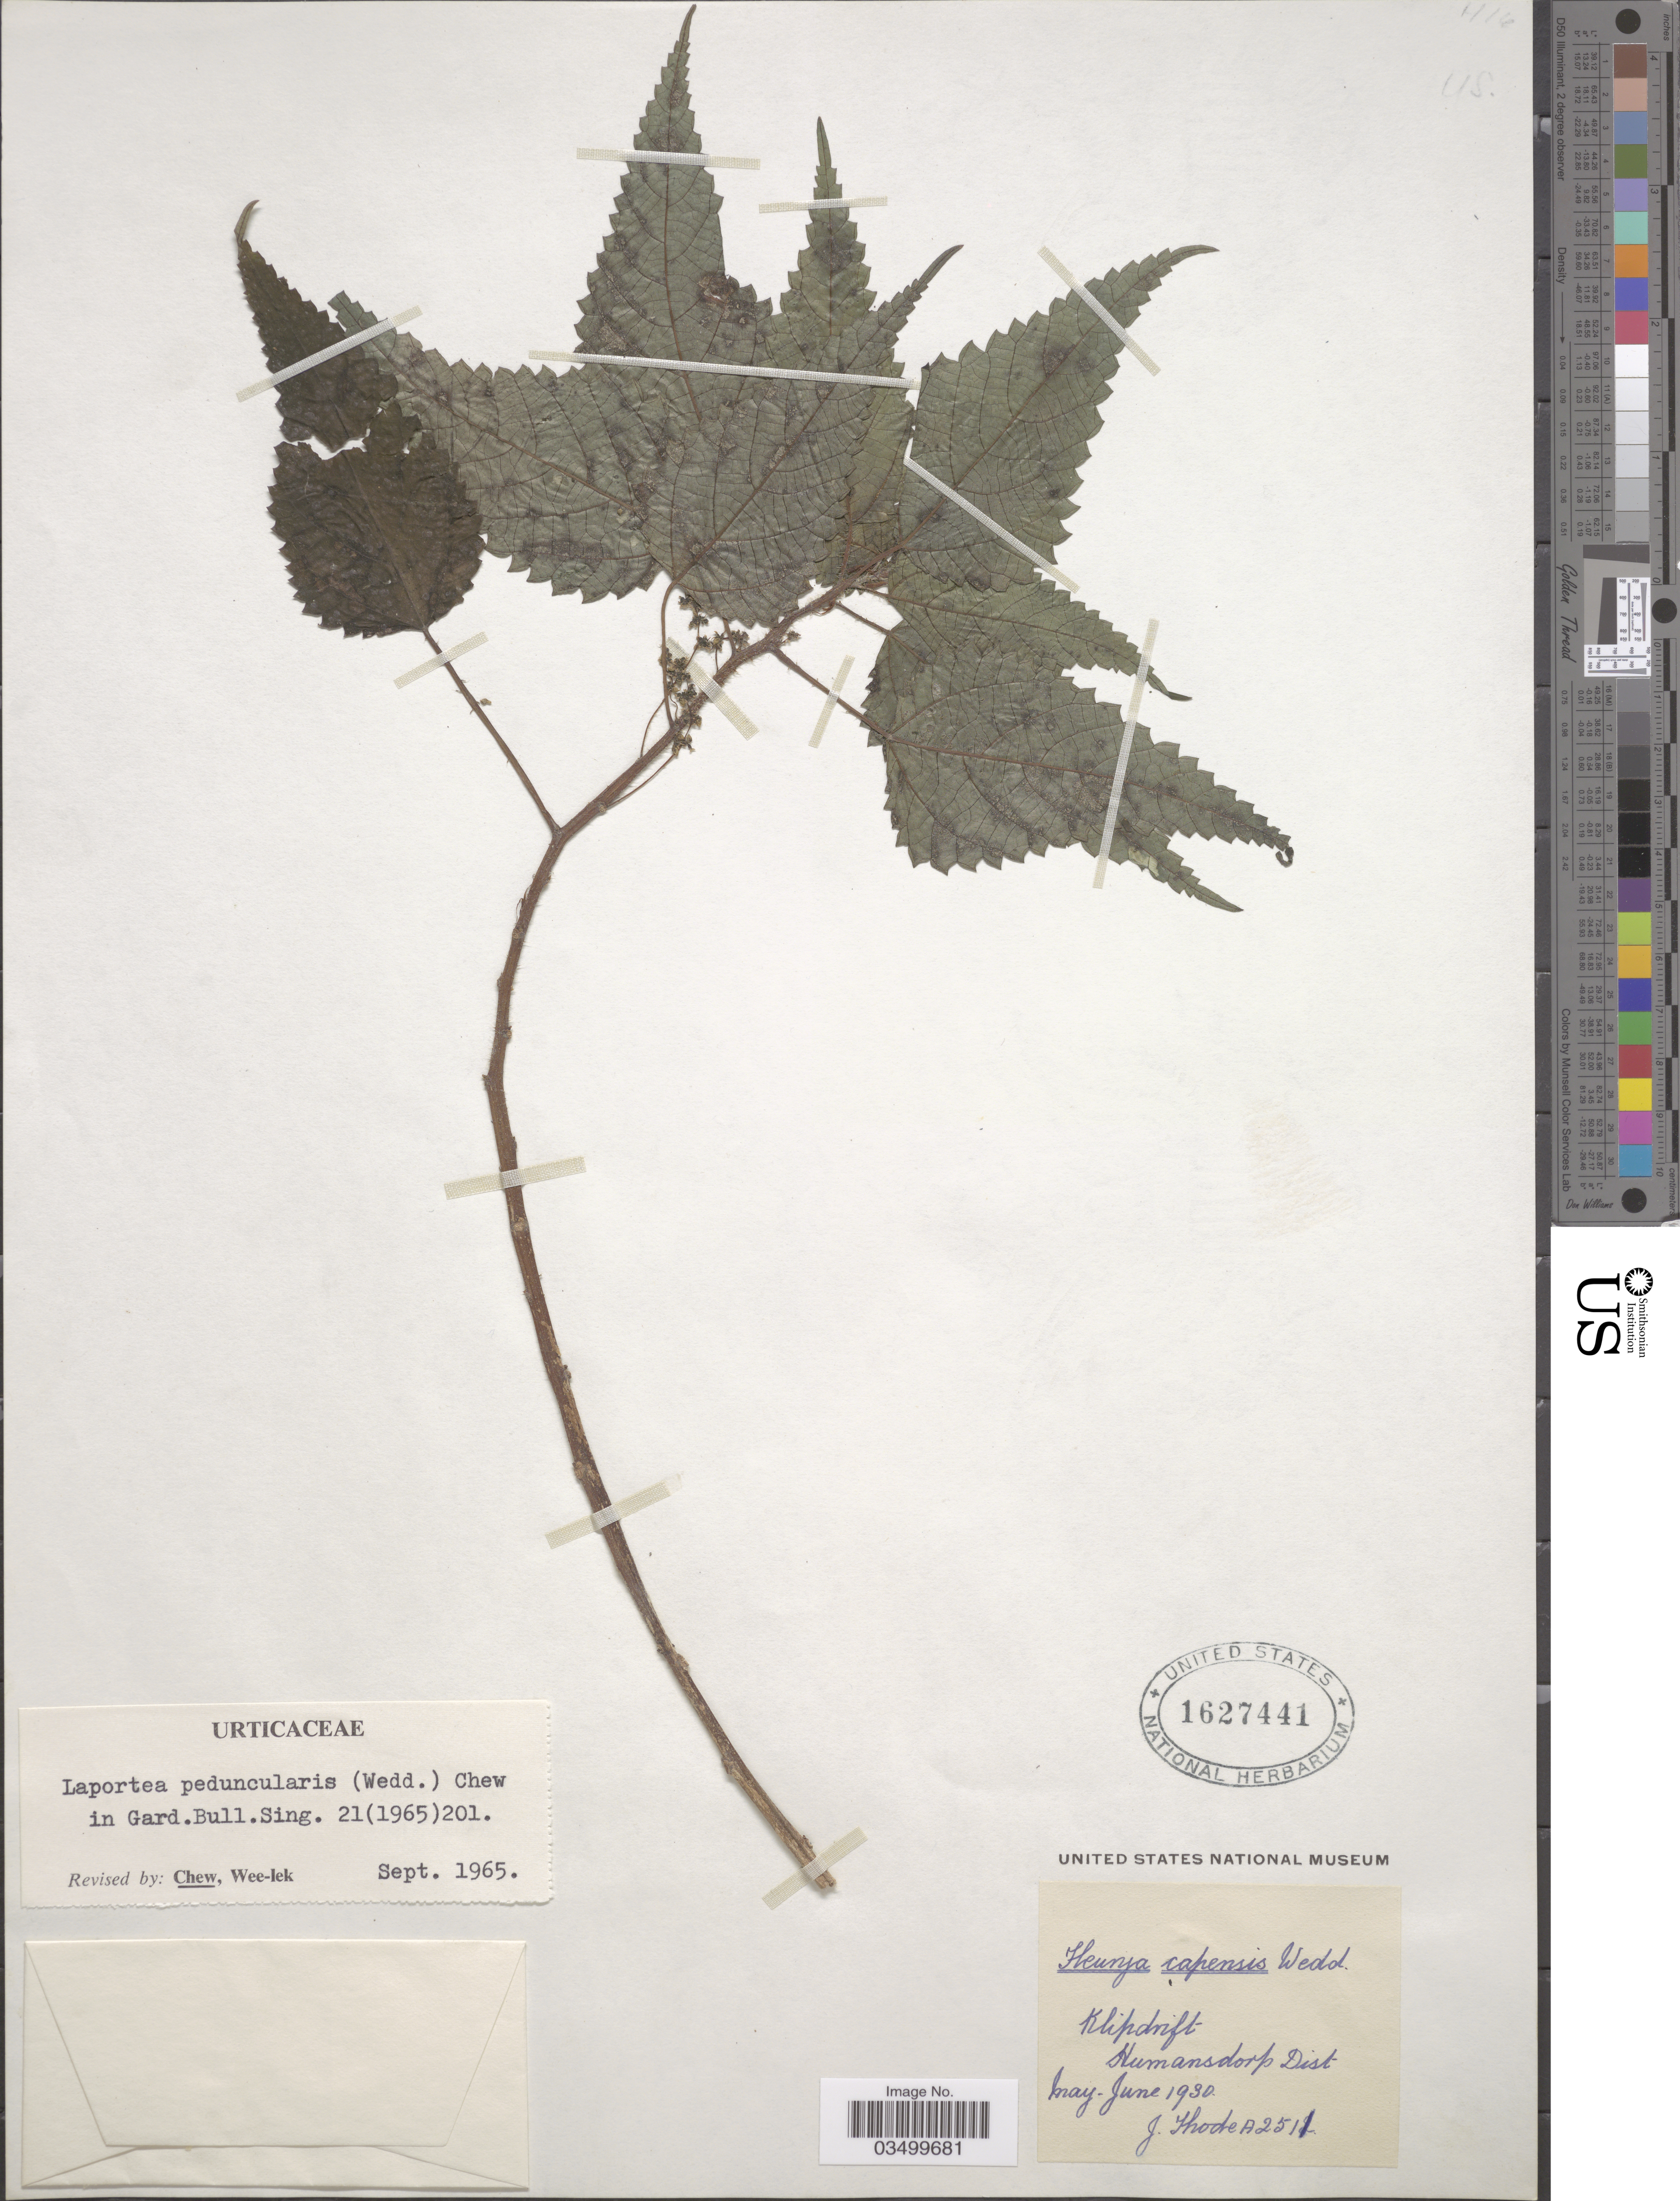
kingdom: Plantae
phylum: Tracheophyta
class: Magnoliopsida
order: Rosales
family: Urticaceae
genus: Laportea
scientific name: Laportea peduncularis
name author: (Wedd.) Chew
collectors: J. Thode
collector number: A2511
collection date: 1930-05/1930-06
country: South Africa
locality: Klipdrift. Humansdorp Dist.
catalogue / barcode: US 1627441